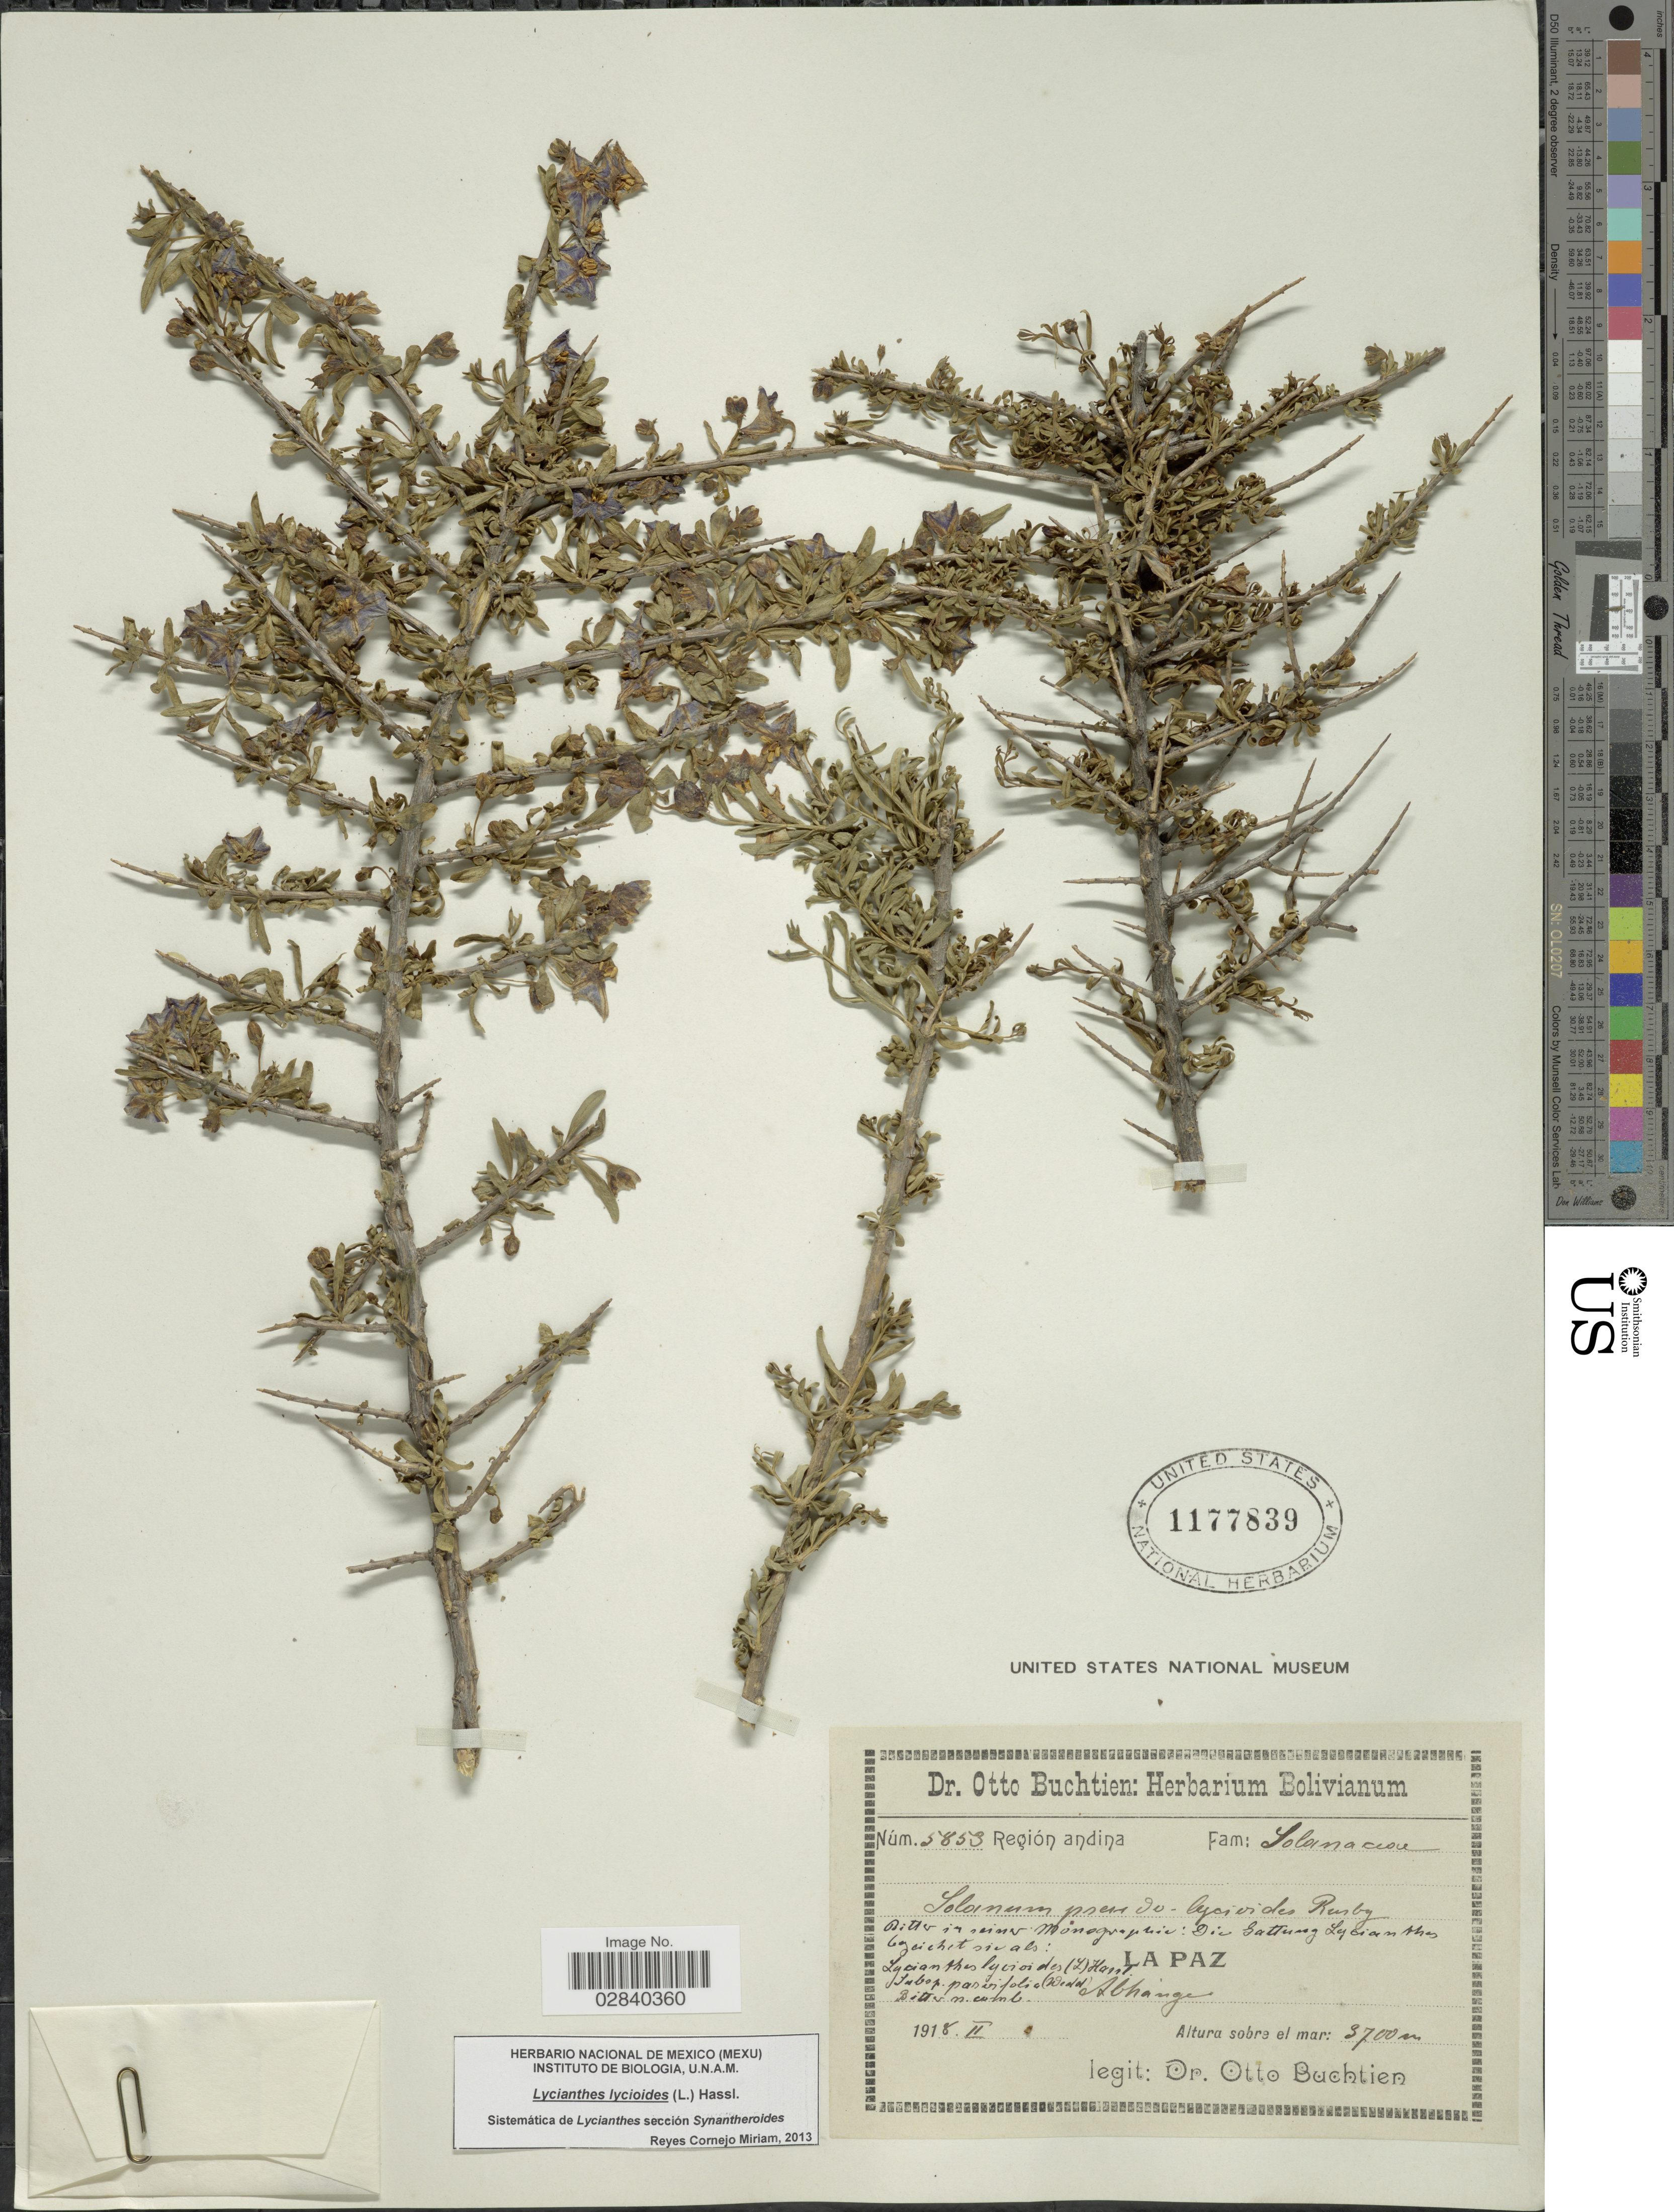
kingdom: Plantae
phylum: Tracheophyta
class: Magnoliopsida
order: Solanales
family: Solanaceae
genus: Lycianthes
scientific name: Lycianthes lycioides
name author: (L.) Hassl.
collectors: O. Buchtien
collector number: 5853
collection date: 1918-02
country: Bolivia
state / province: La Paz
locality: Región andina. Abhange.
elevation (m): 3700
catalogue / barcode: US 1177839